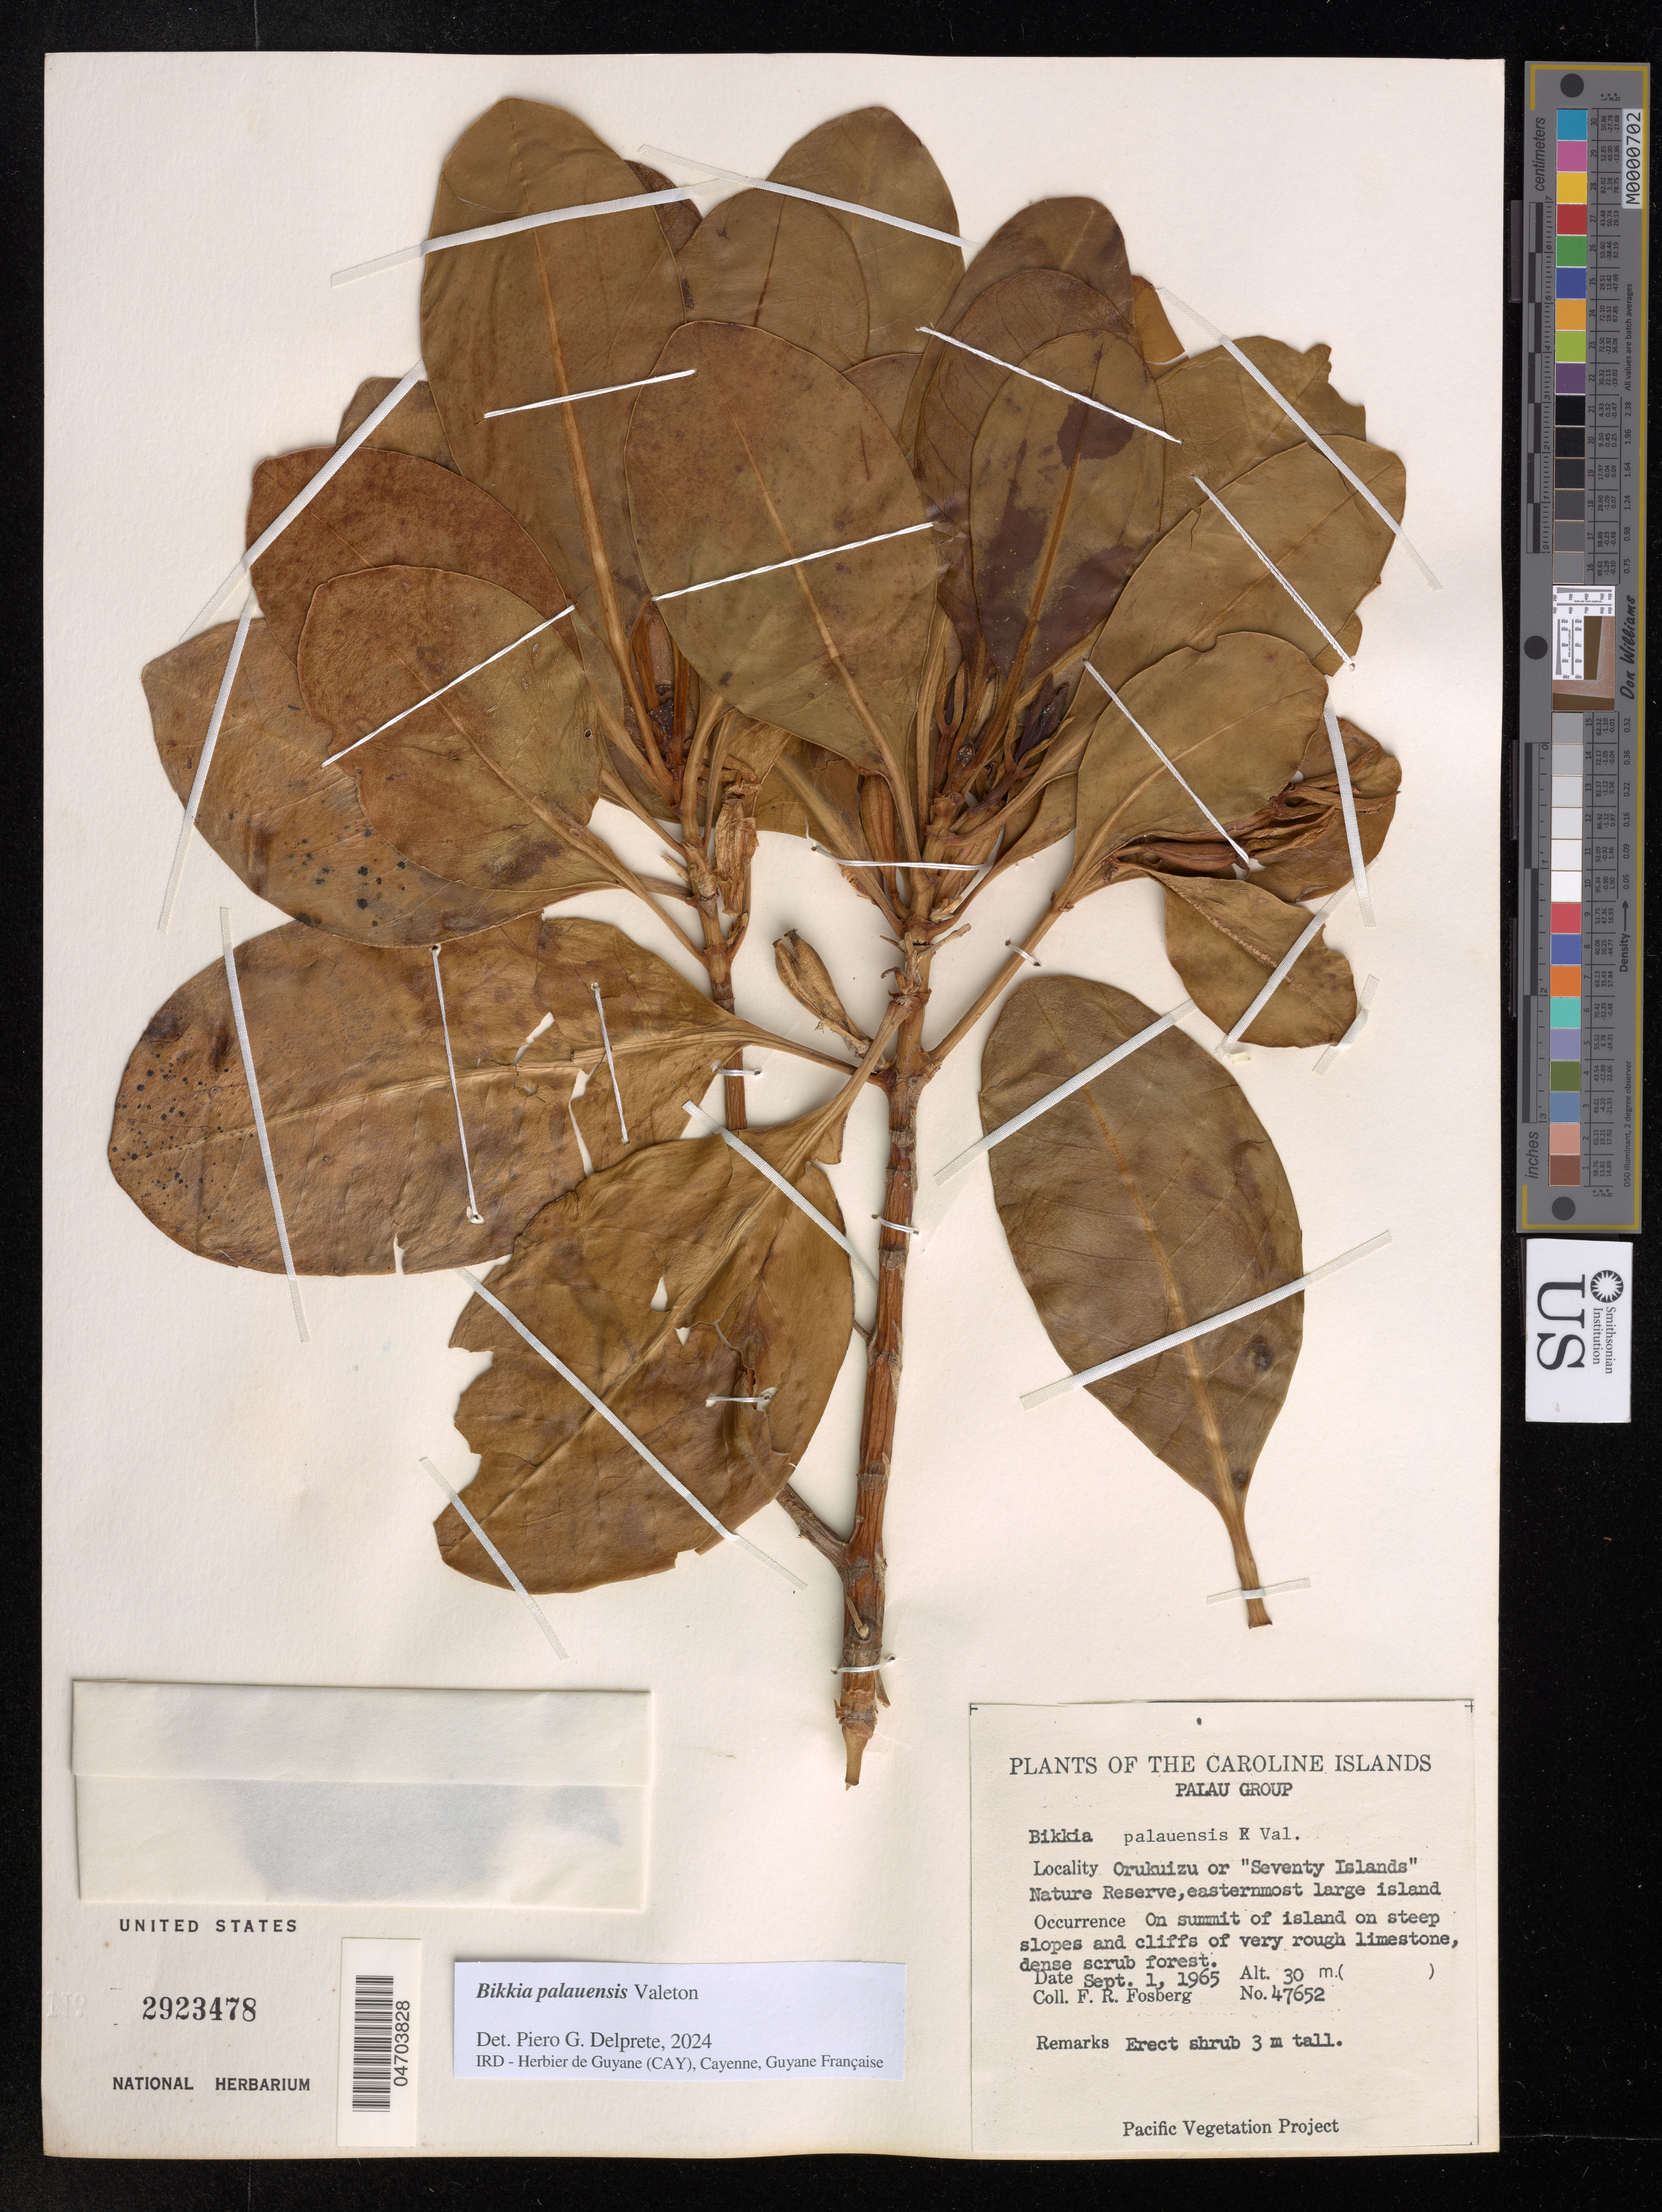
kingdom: Plantae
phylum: Tracheophyta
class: Magnoliopsida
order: Gentianales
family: Rubiaceae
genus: Bikkia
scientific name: Bikkia palauensis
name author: Valeton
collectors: F. R. Fosberg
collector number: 47652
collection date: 1965-09-01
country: Belau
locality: The Caroline Islands, Palau Group, Orukuizu or "Seventy Islands" Nature Reserve, easternmost large island. On summit of island on steep slopes and cliffs of very rough limestone, dense scrub forest.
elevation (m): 30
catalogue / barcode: US 47652